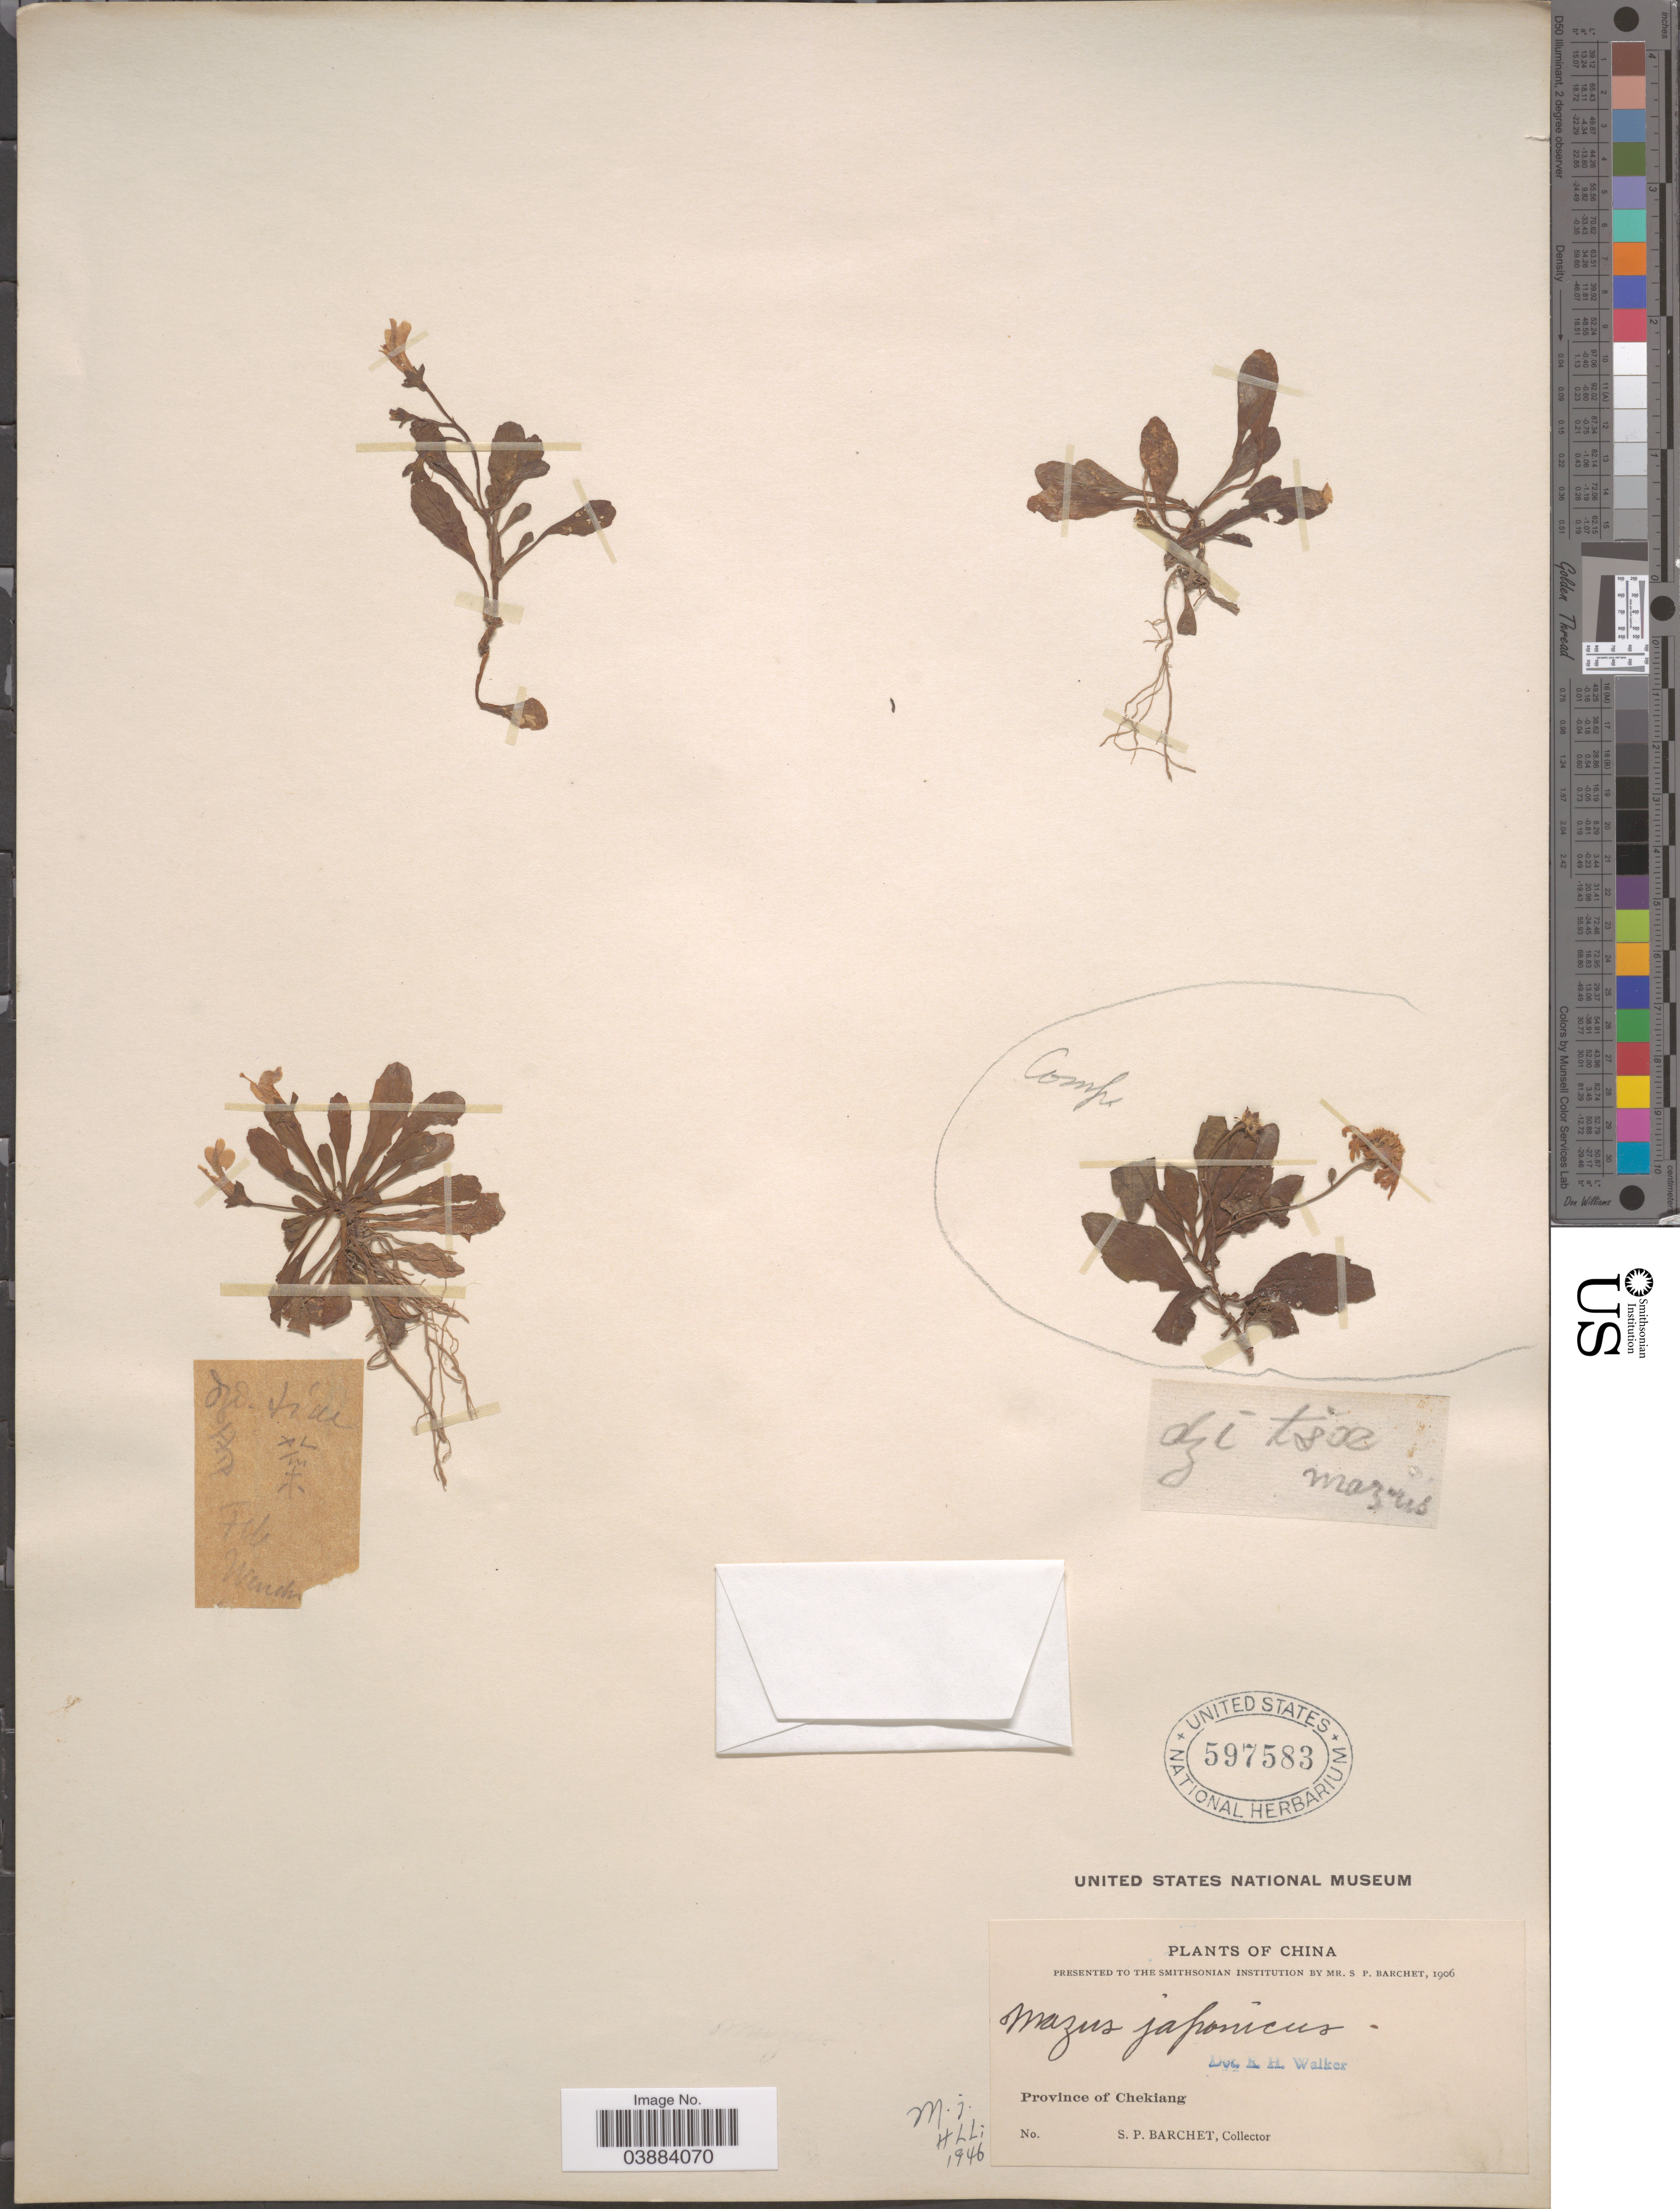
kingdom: Plantae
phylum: Tracheophyta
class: Magnoliopsida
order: Lamiales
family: Mazaceae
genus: Mazus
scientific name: Mazus japonicus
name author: (Thunb.) Kuntze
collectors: S. P. Barchet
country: China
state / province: Zhejiang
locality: Province of Chekiang.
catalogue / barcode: US 597583